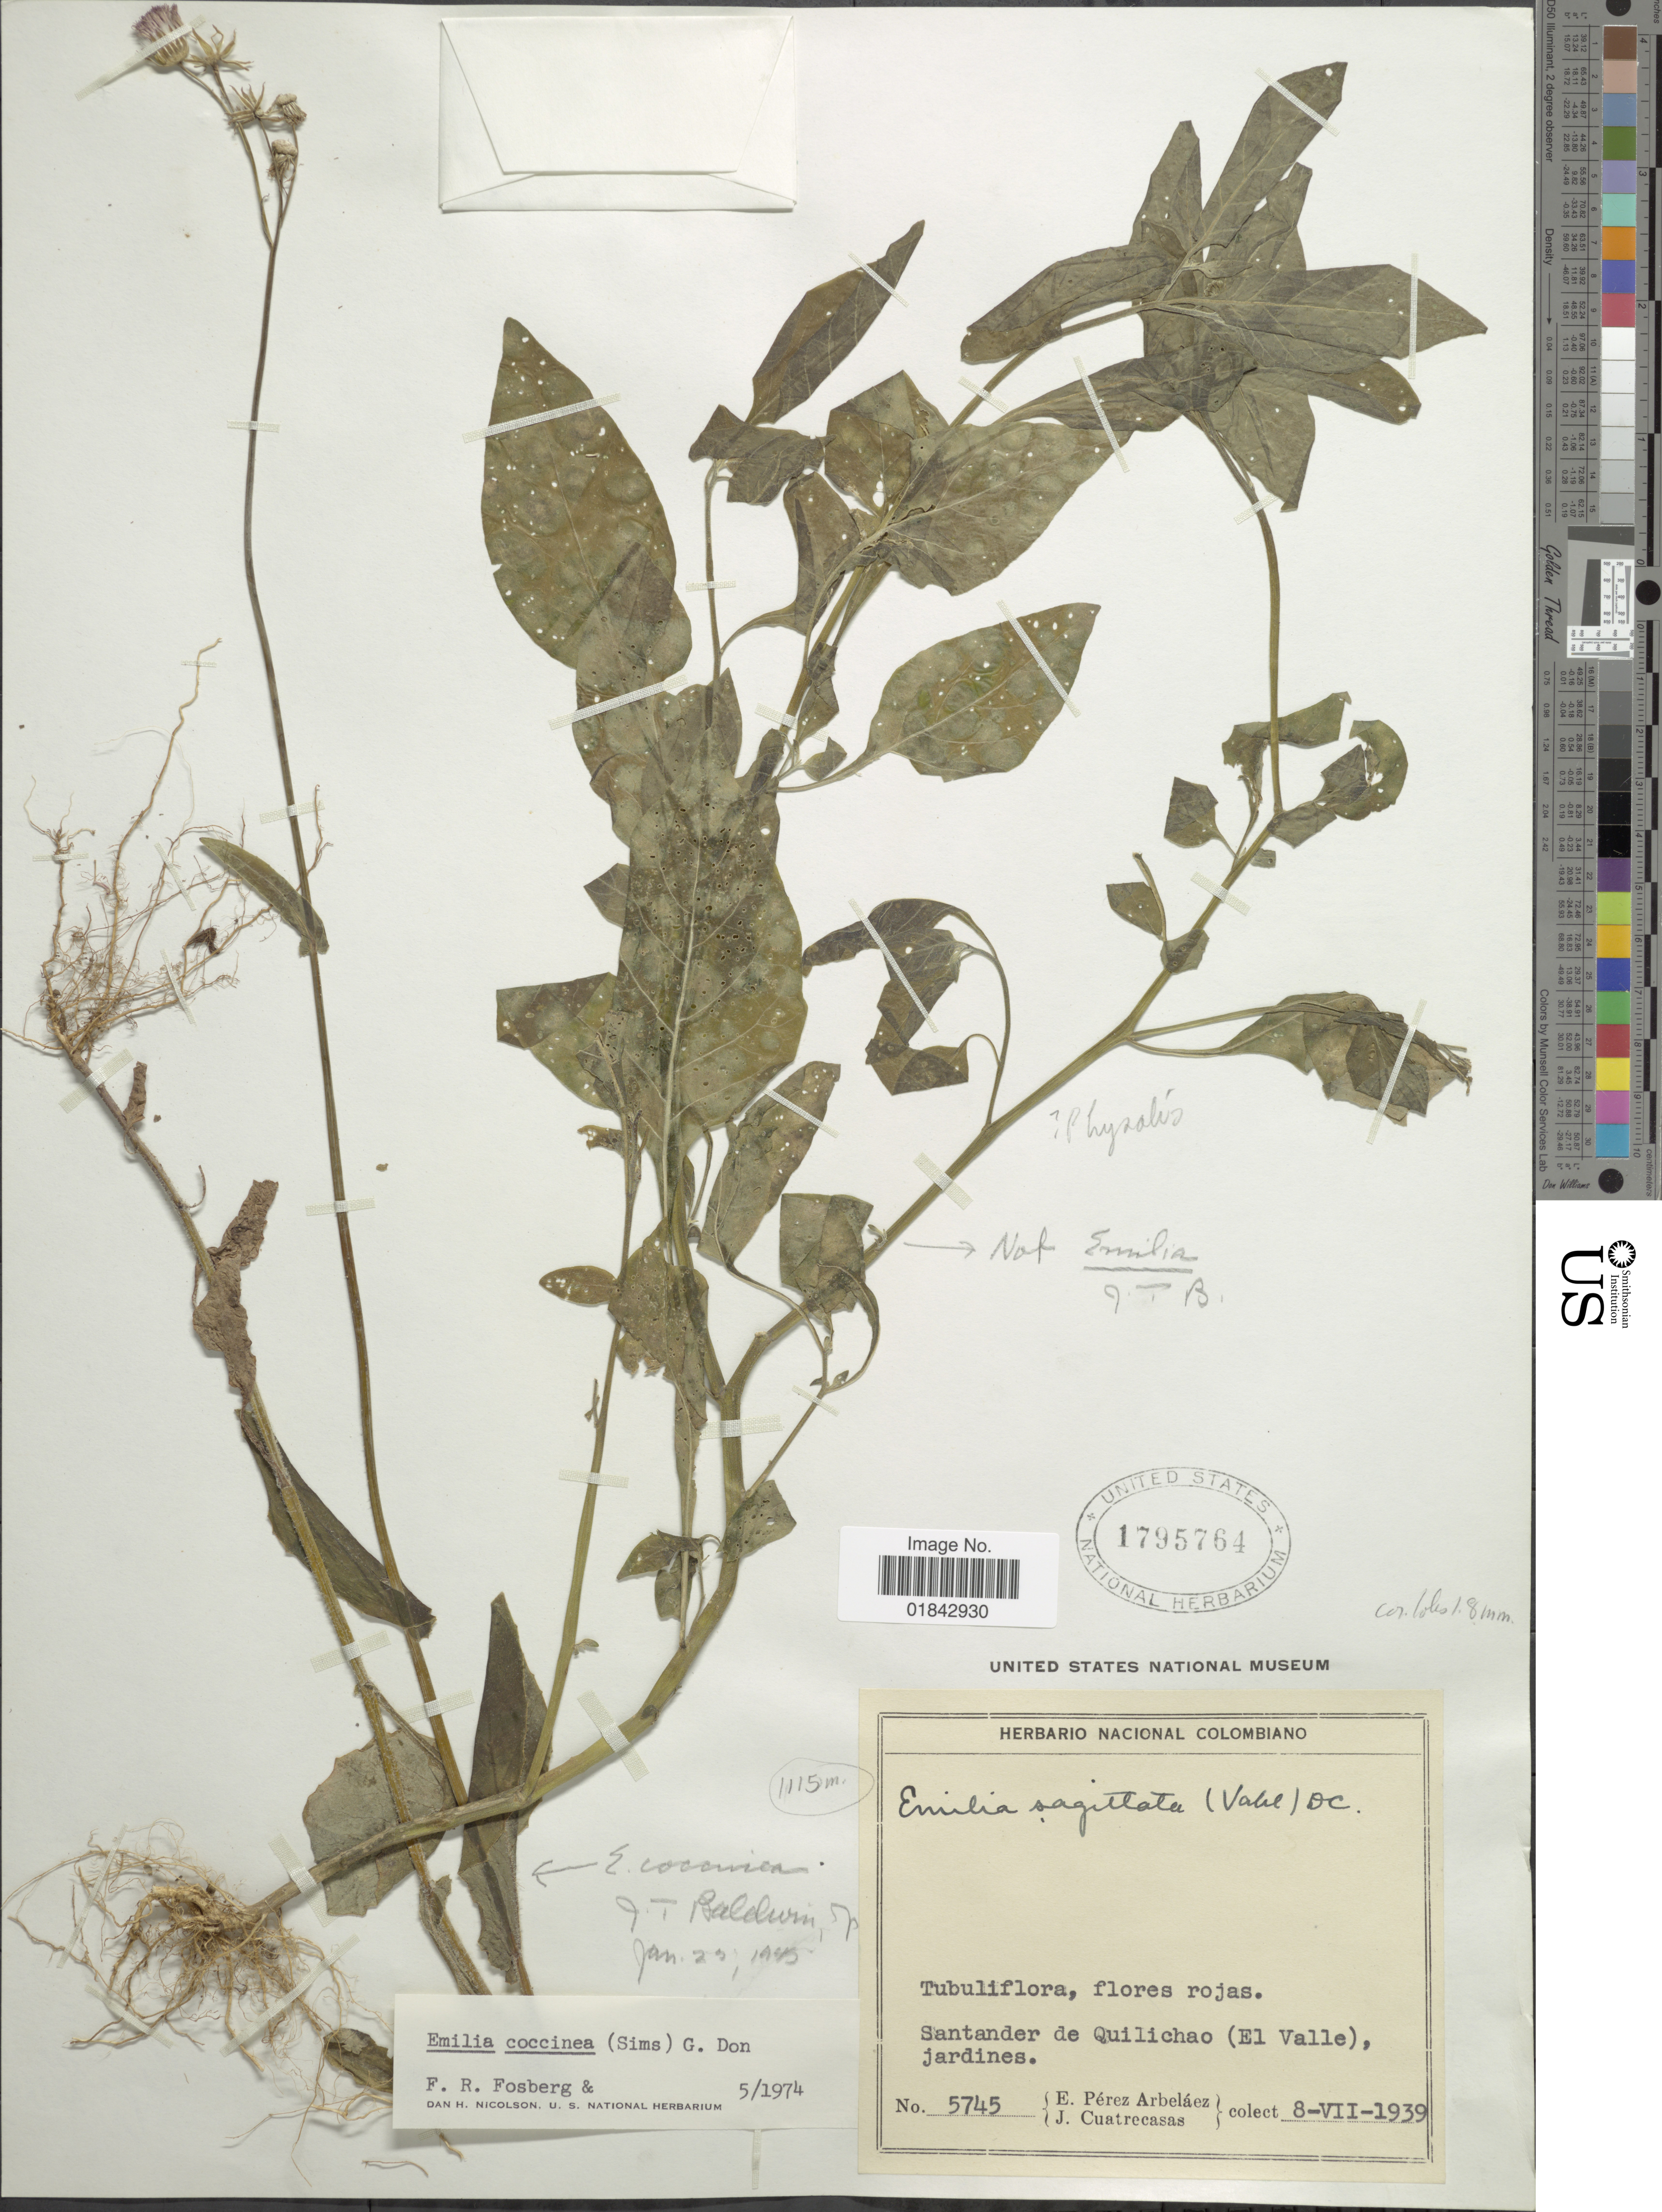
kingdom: Plantae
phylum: Tracheophyta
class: Magnoliopsida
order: Asterales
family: Asteraceae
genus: Emilia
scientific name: Emilia coccinea (Sims) Sweet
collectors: E. Pérez Arbeláez & J. Cuatrecasas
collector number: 5745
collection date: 1939-07-08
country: Colombia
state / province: Cauca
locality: Santander de Quilichao (El Valle), jardines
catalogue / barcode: US 1795764